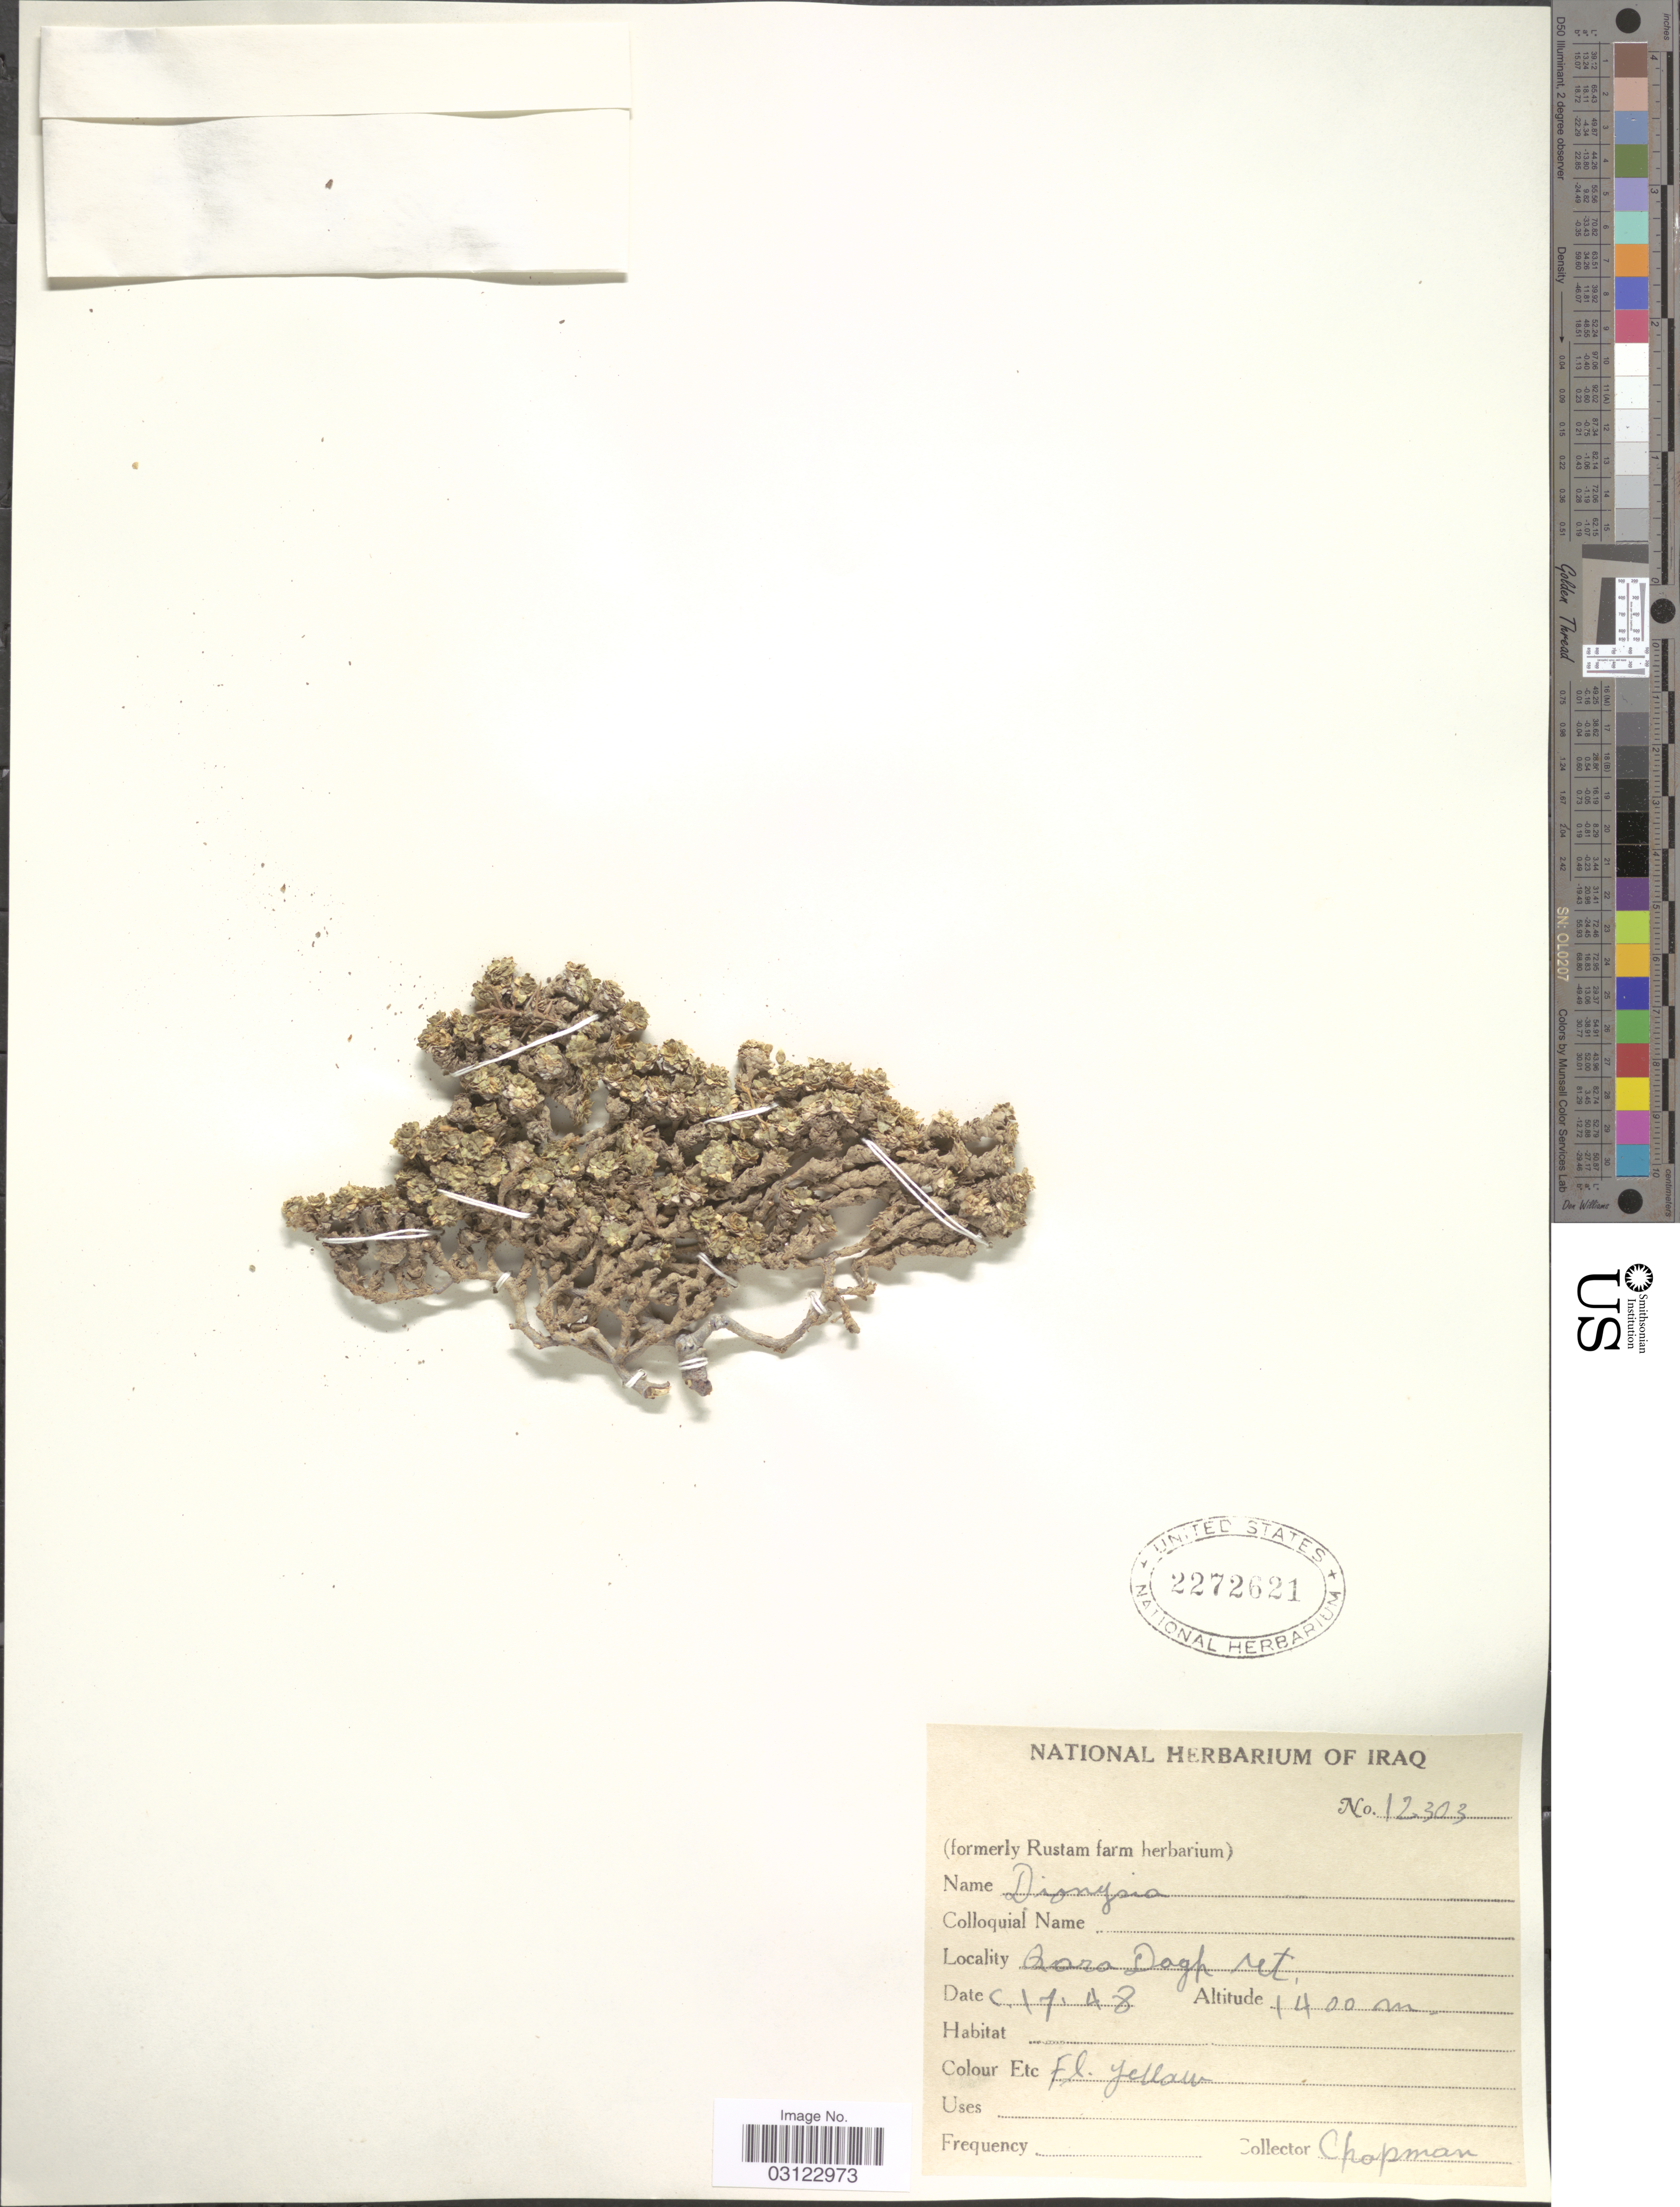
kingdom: Plantae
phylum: Tracheophyta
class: Magnoliopsida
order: Ericales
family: Primulaceae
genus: Dionysia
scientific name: Dionysia sp.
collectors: A. Chapman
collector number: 12303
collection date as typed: Transcribed d/m/y: 17/1/48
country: Iraq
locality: Qara Dgh Mt.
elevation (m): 1400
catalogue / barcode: US 2272621